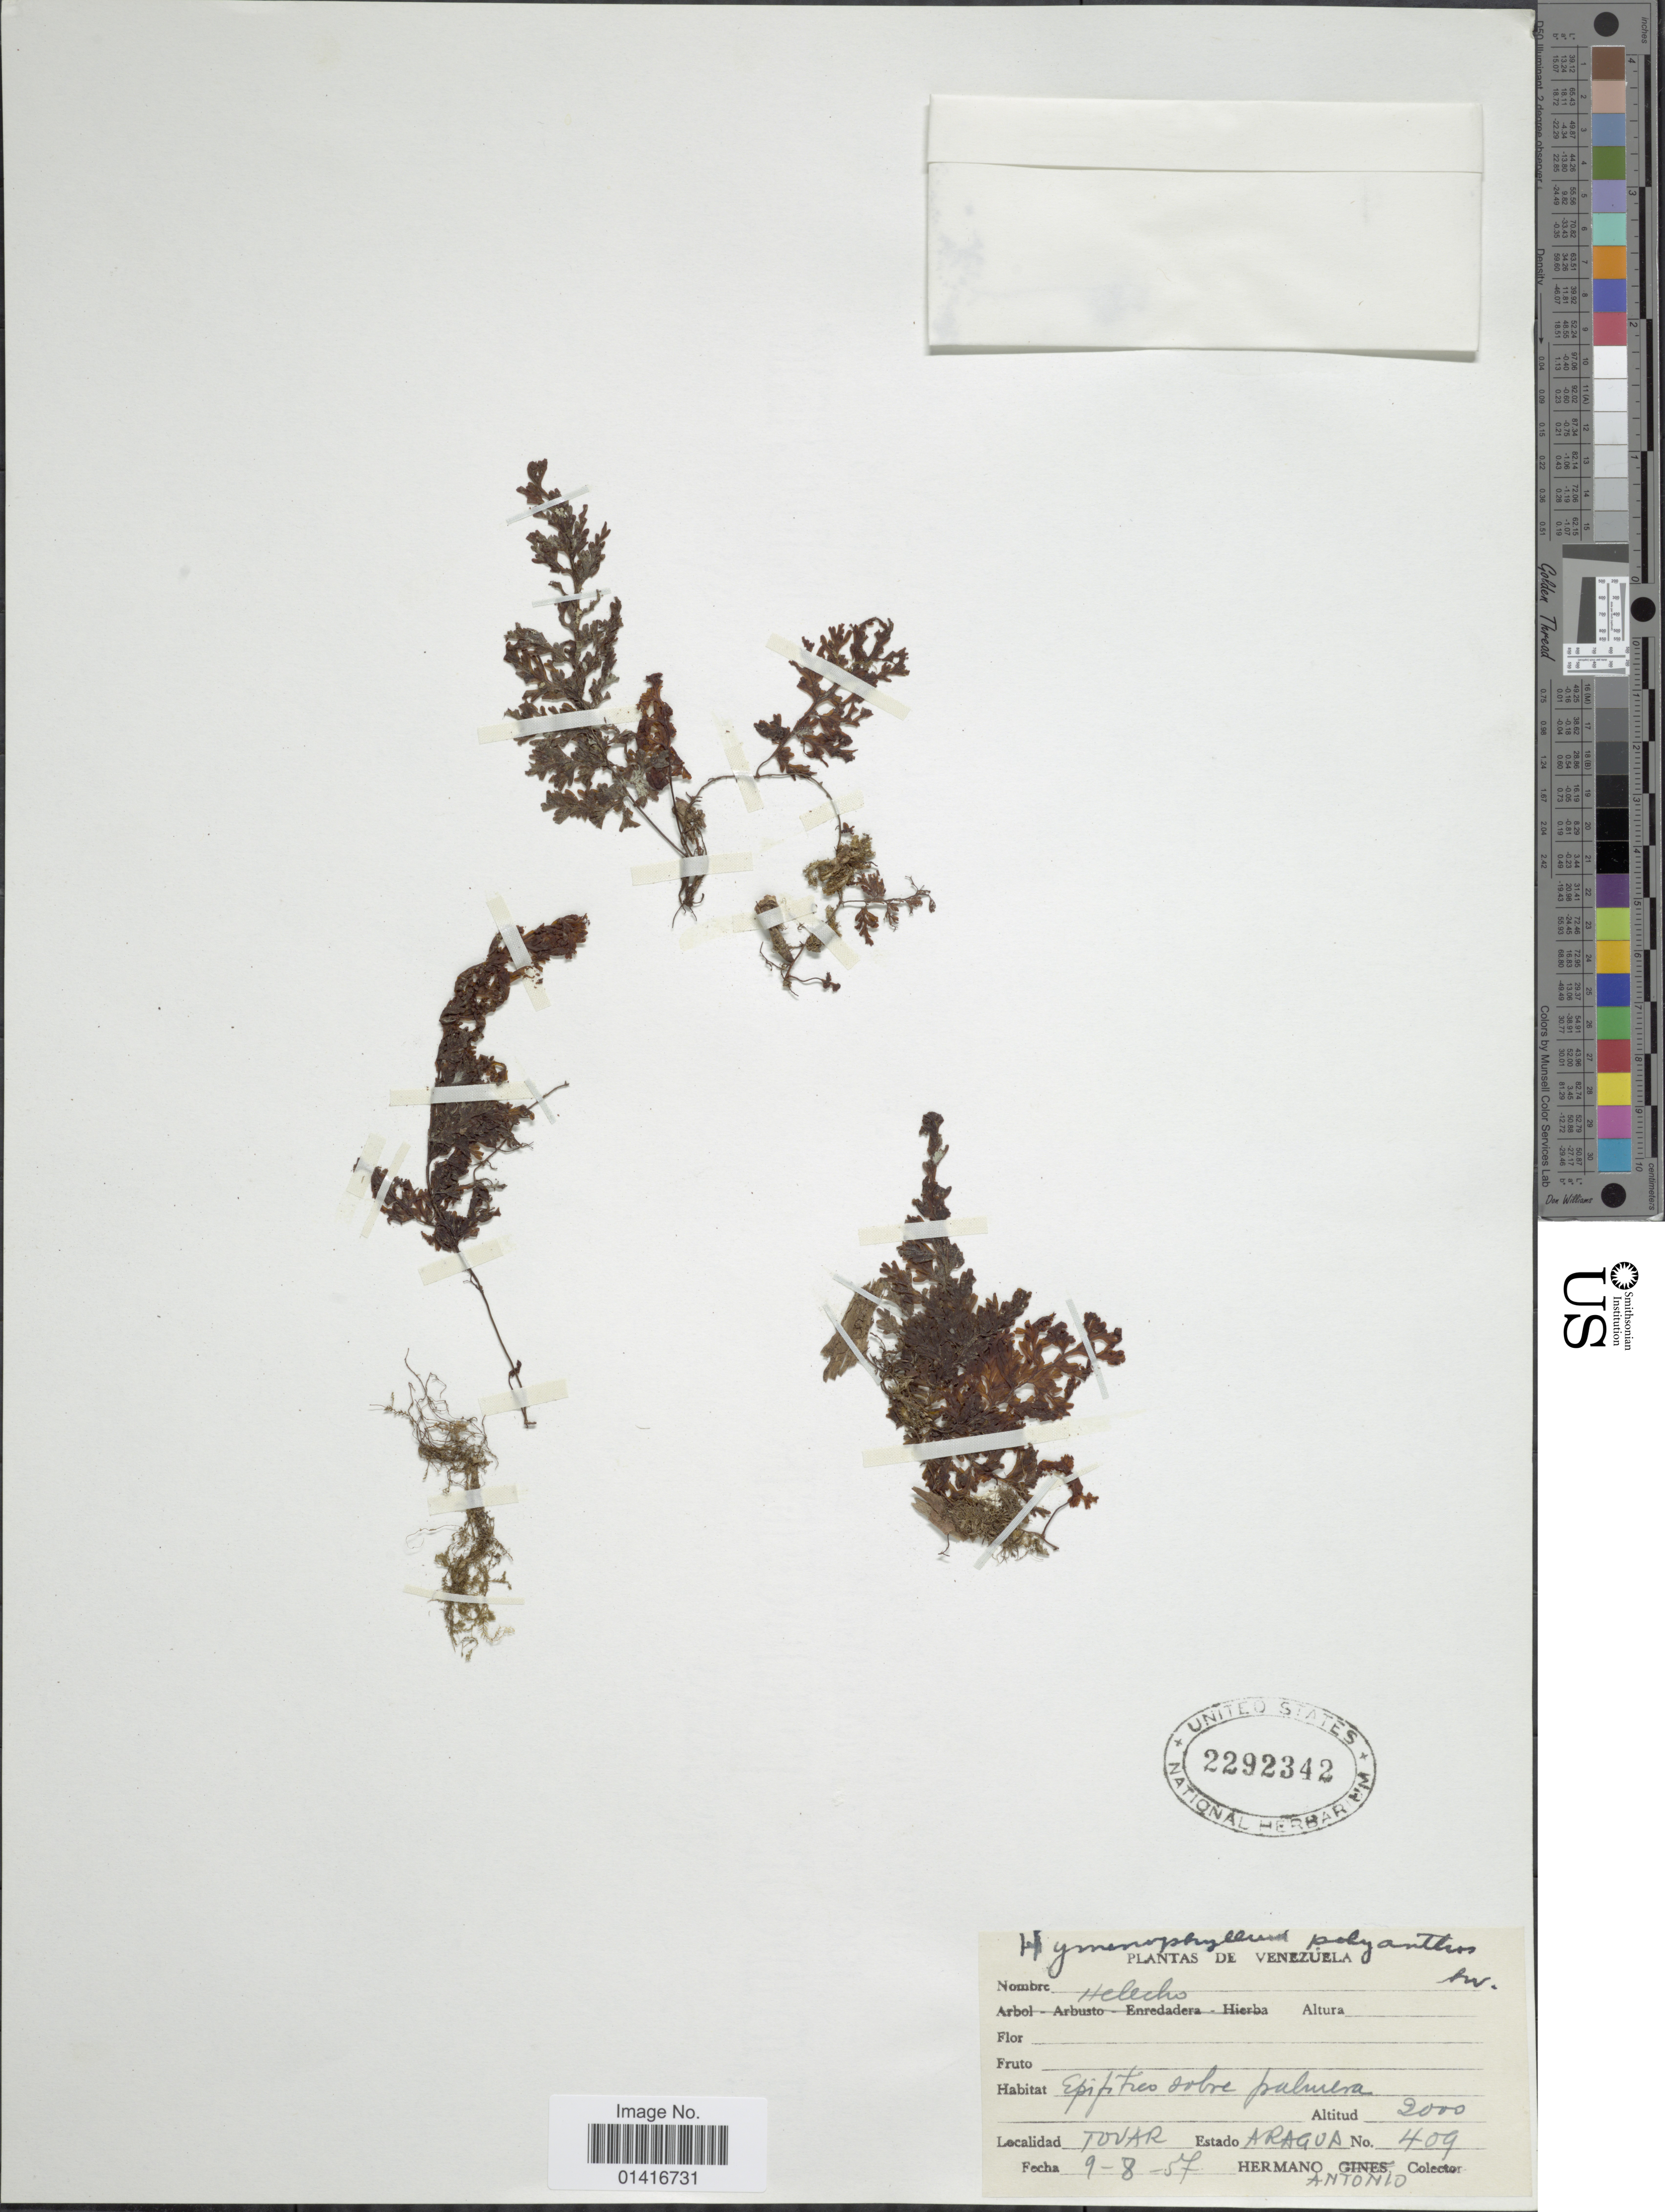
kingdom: Plantae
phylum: Tracheophyta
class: Polypodiopsida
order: Hymenophyllales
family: Hymenophyllaceae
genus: Hymenophyllum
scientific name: Hymenophyllum polyanthos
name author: (Sw.) Sw.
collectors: H. Antonio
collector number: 409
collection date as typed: Transcribed d/m/y: 9/8/57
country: Venezuela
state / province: Aragua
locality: Helecho. Tovar. Estado Aragua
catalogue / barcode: US 2292342